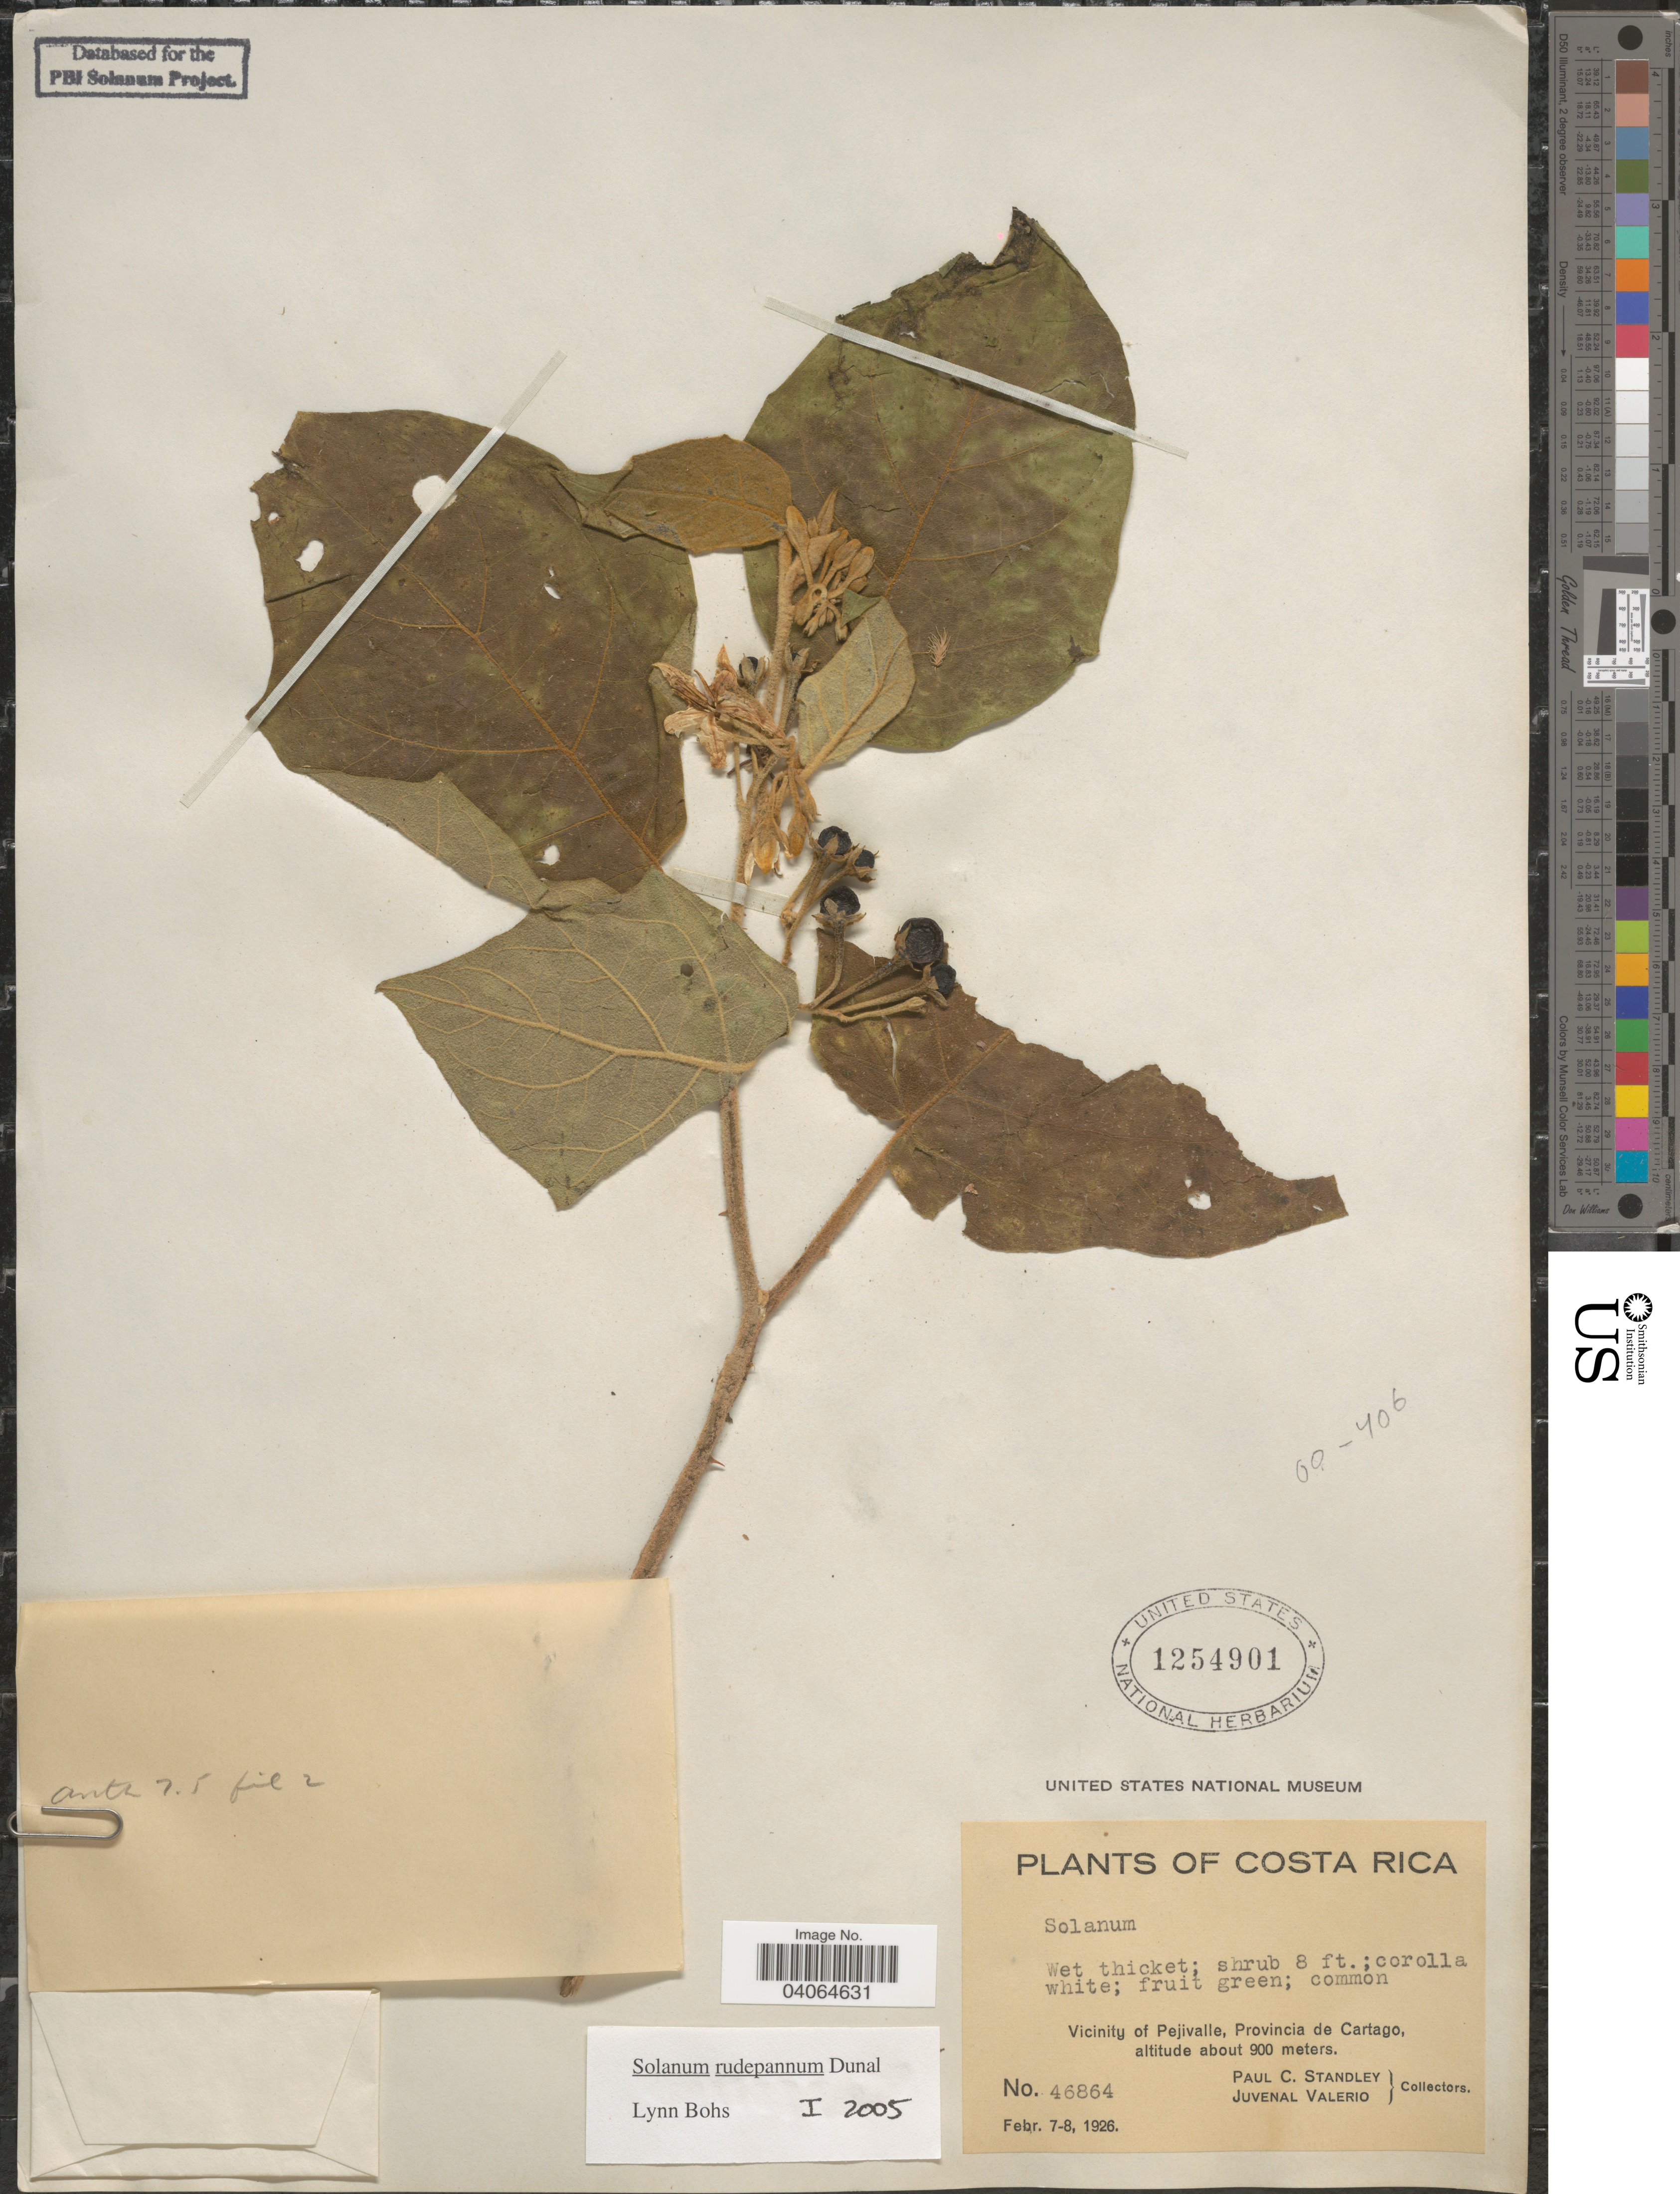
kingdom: Plantae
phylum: Tracheophyta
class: Magnoliopsida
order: Solanales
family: Solanaceae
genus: Solanum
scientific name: Solanum rudepannum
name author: Dunal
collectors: P. C. Standley & J. Valerio R.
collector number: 46864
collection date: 1926-02-07/1926-02-08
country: Costa Rica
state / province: Cartago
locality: Vicinity of Pejivalle.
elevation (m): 900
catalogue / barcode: US 1254901